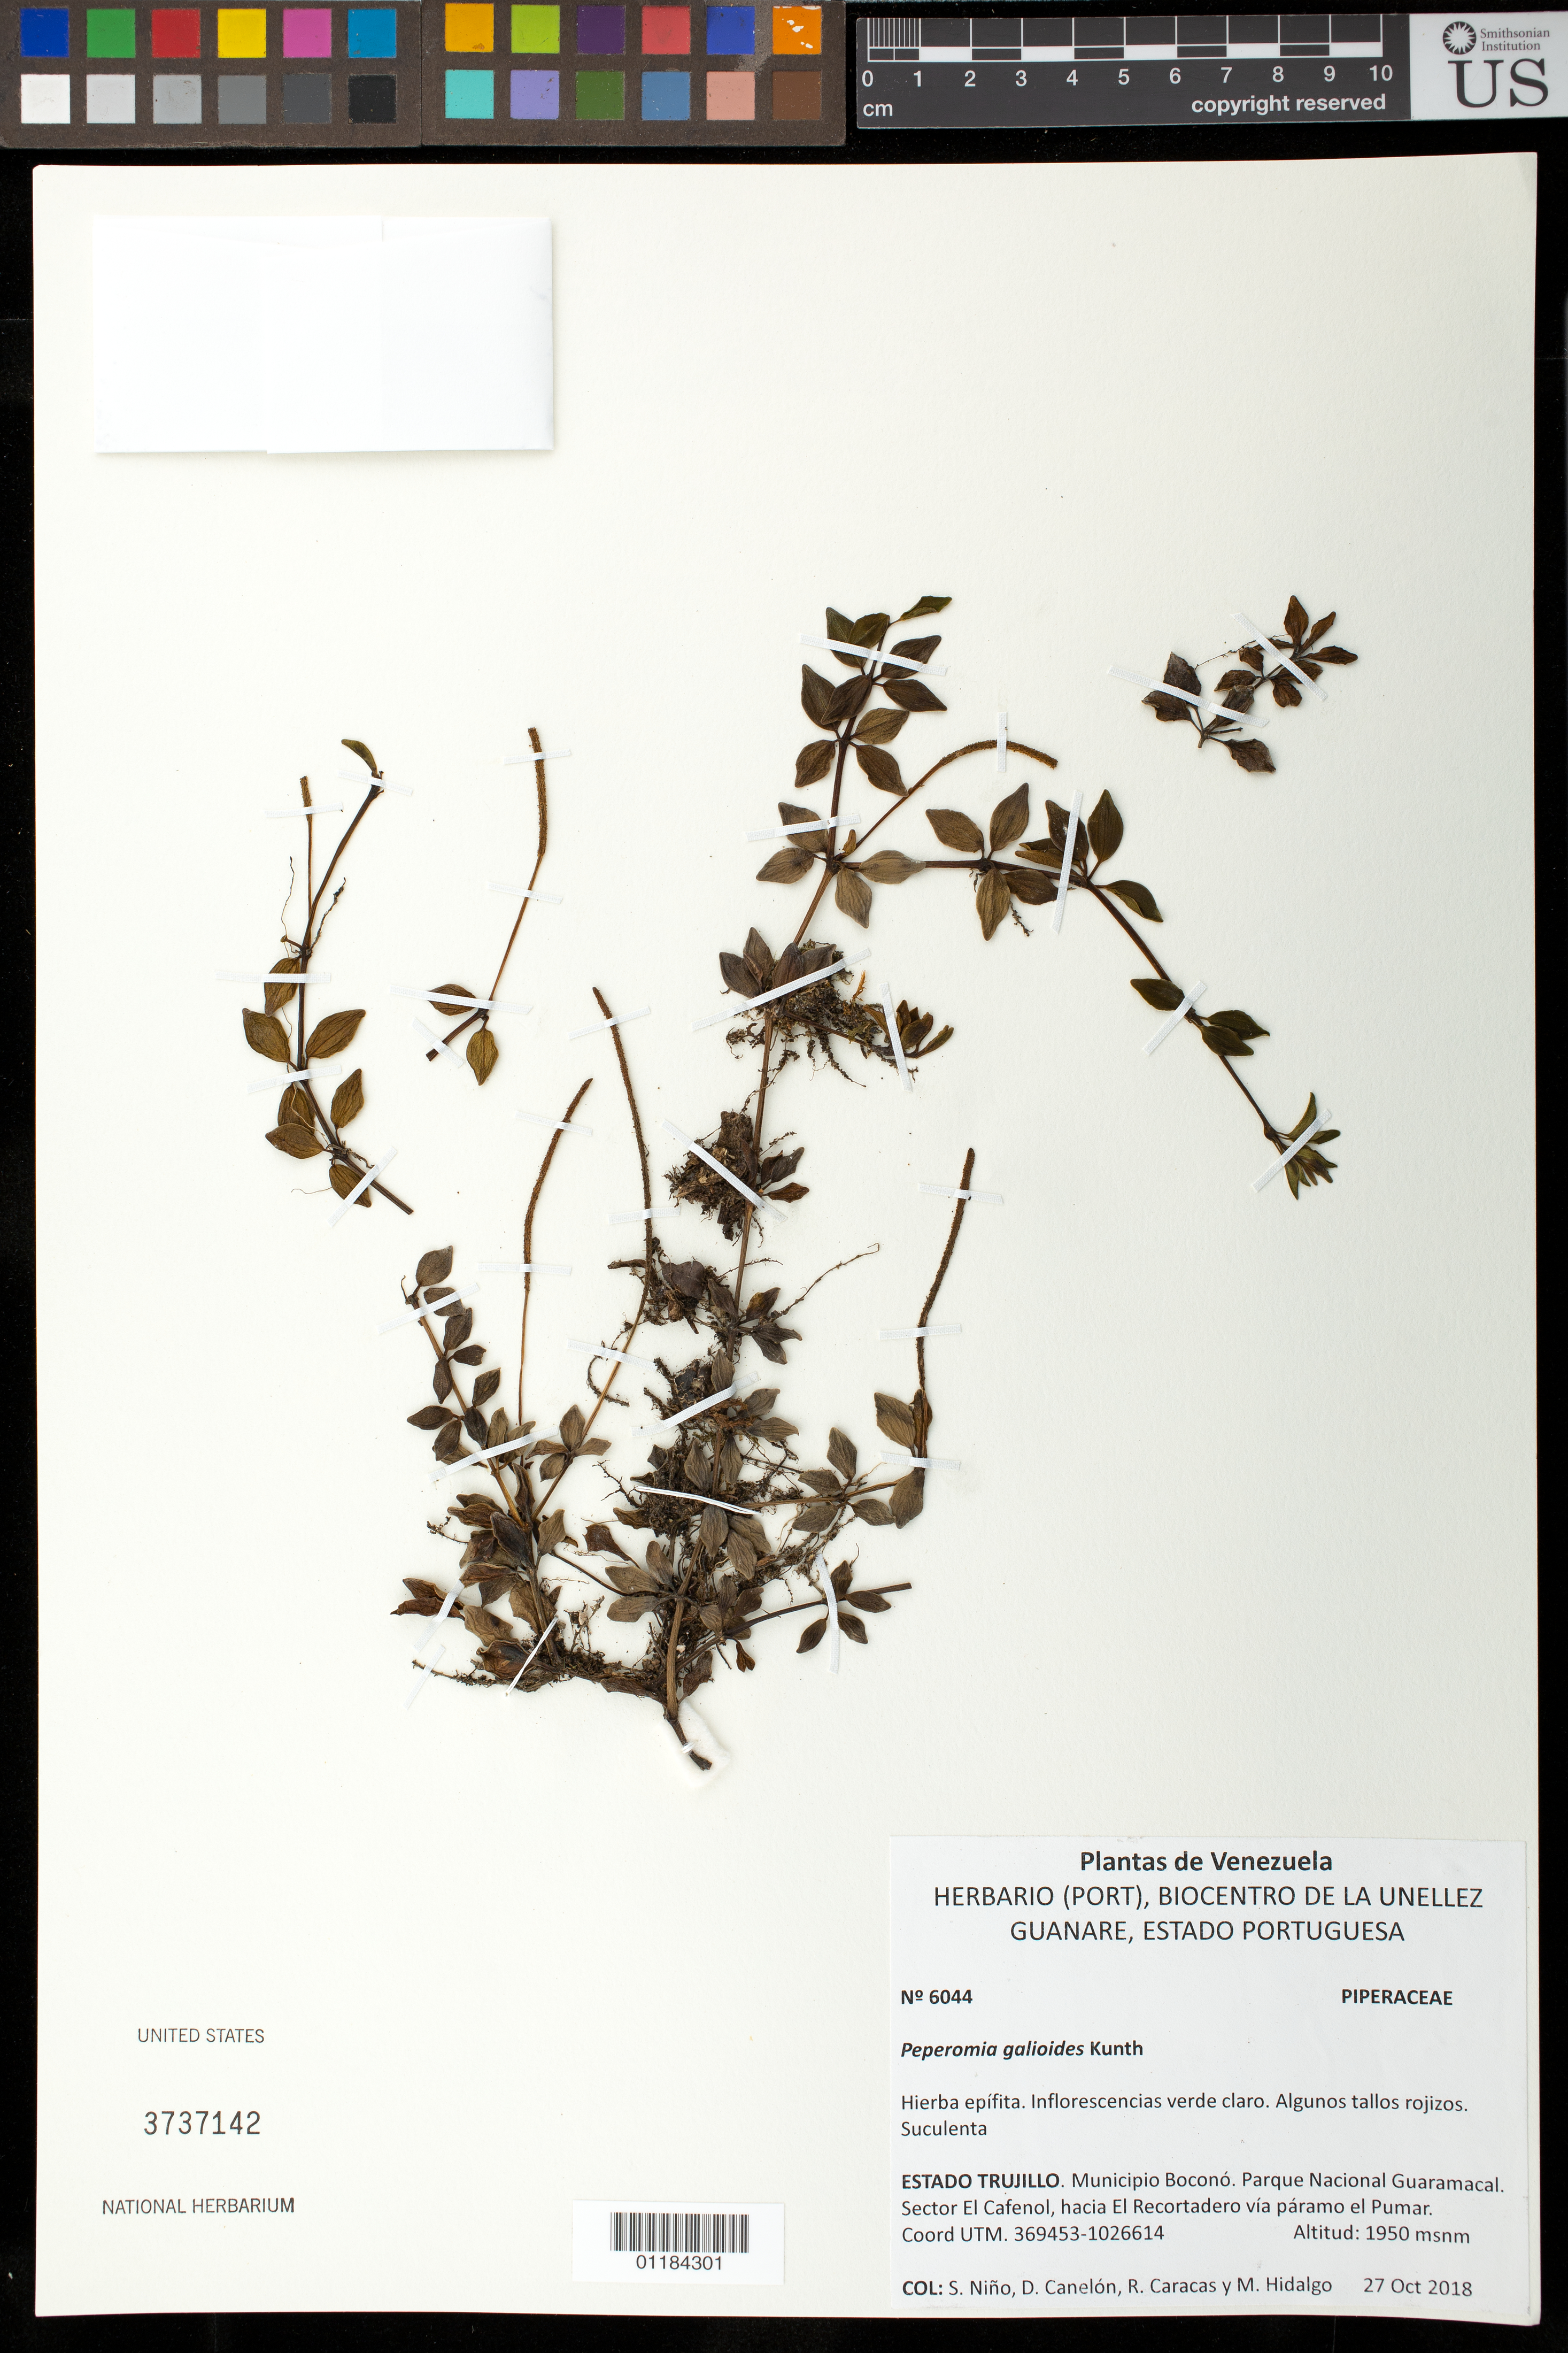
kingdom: Plantae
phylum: Tracheophyta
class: Magnoliopsida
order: Piperales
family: Piperaceae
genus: Peperomia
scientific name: Peperomia rhombea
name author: Ruiz & Pav.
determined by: Dorr, L. J., (BOT), Smithsonian Institution - National Museum of Natural History (UNITED STATES)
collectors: S. M. Niño, D. Canelón, R. Caracas & M. Hidalgo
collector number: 6044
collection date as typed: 27 de Octubre, 2018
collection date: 2018-10-27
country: Venezuela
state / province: Trujillo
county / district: Boconó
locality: Parque Nacional Guaramacal. Sector El Cafenol, hacia El Recortadero via paramo el Pumar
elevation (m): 1950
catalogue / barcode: US 3737142